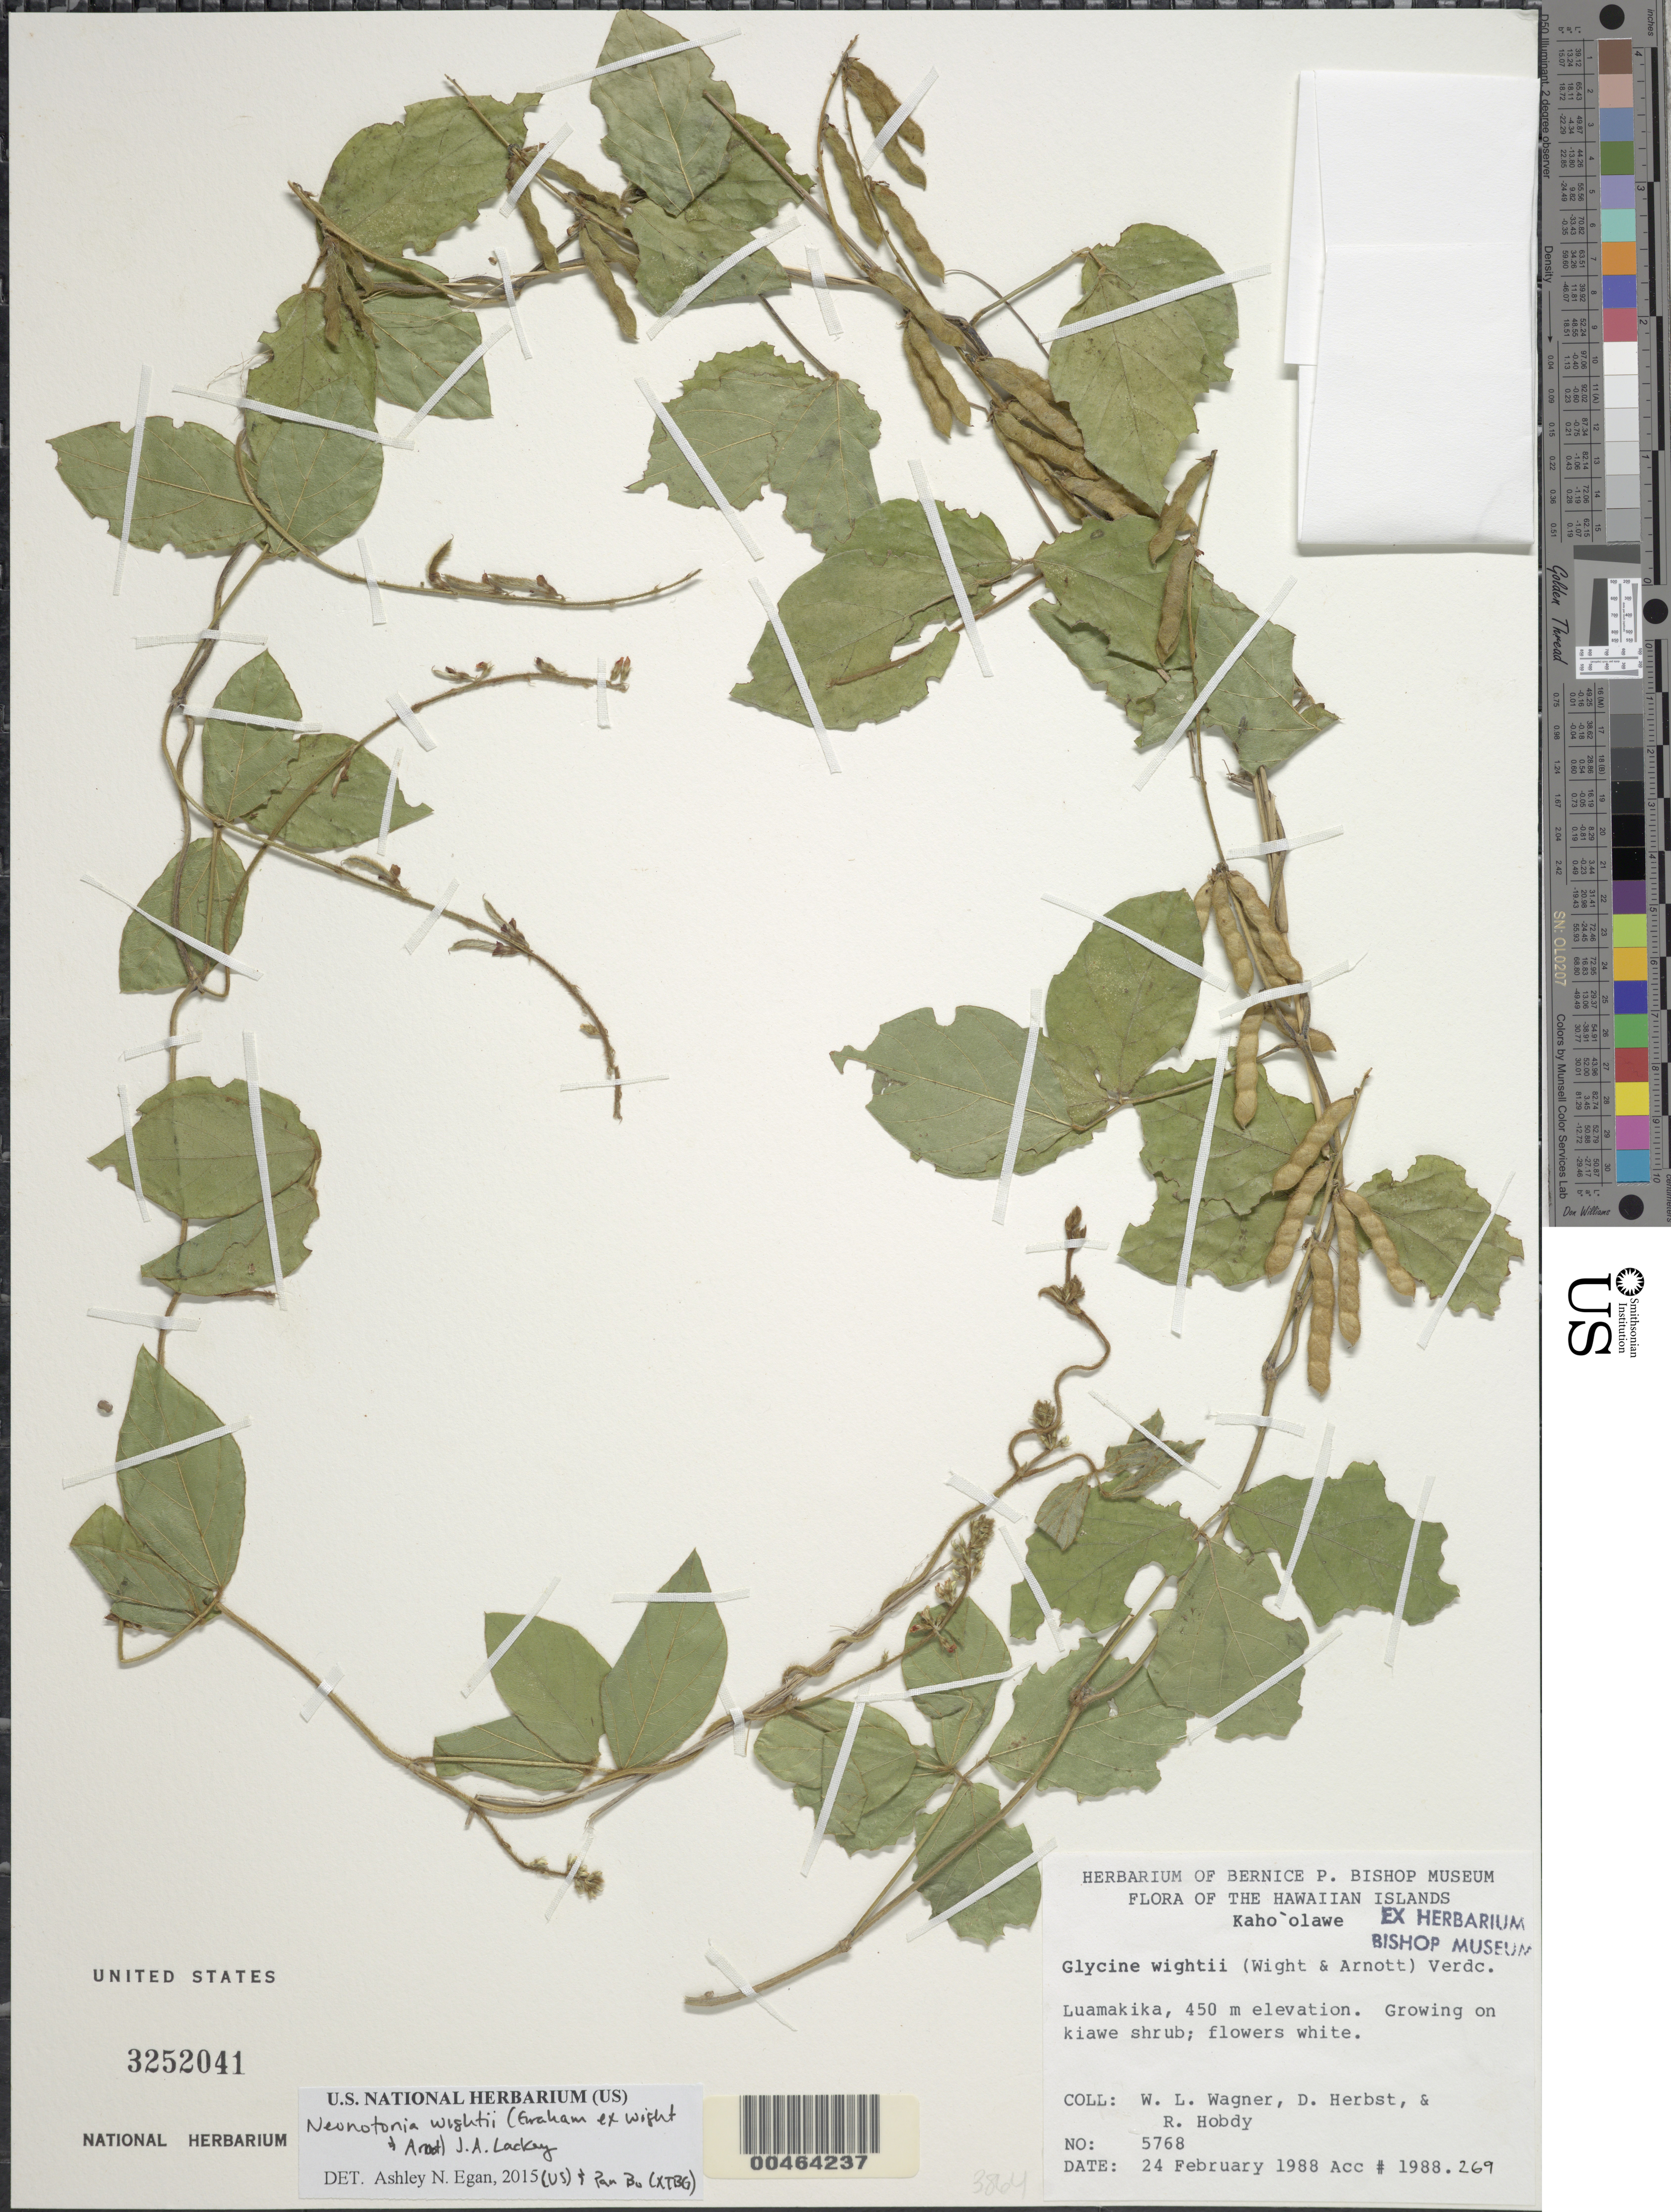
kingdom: Plantae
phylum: Tracheophyta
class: Magnoliopsida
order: Fabales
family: Fabaceae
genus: Neonotonia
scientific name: Neonotonia wightii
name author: (Arn.) J.A. Lackey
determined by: Egan, Ashley N., (US), Smithsonian Institution - National Museum of Natural History (UNITED STATES)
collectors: W. L. Wagner, D. R. Herbst & R. Hobdy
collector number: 5768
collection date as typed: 24 Feb 1988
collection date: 1988-02-24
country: United States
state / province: Hawaii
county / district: Maui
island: Kaho'olawe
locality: Luamakika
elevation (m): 450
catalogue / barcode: US 3252041